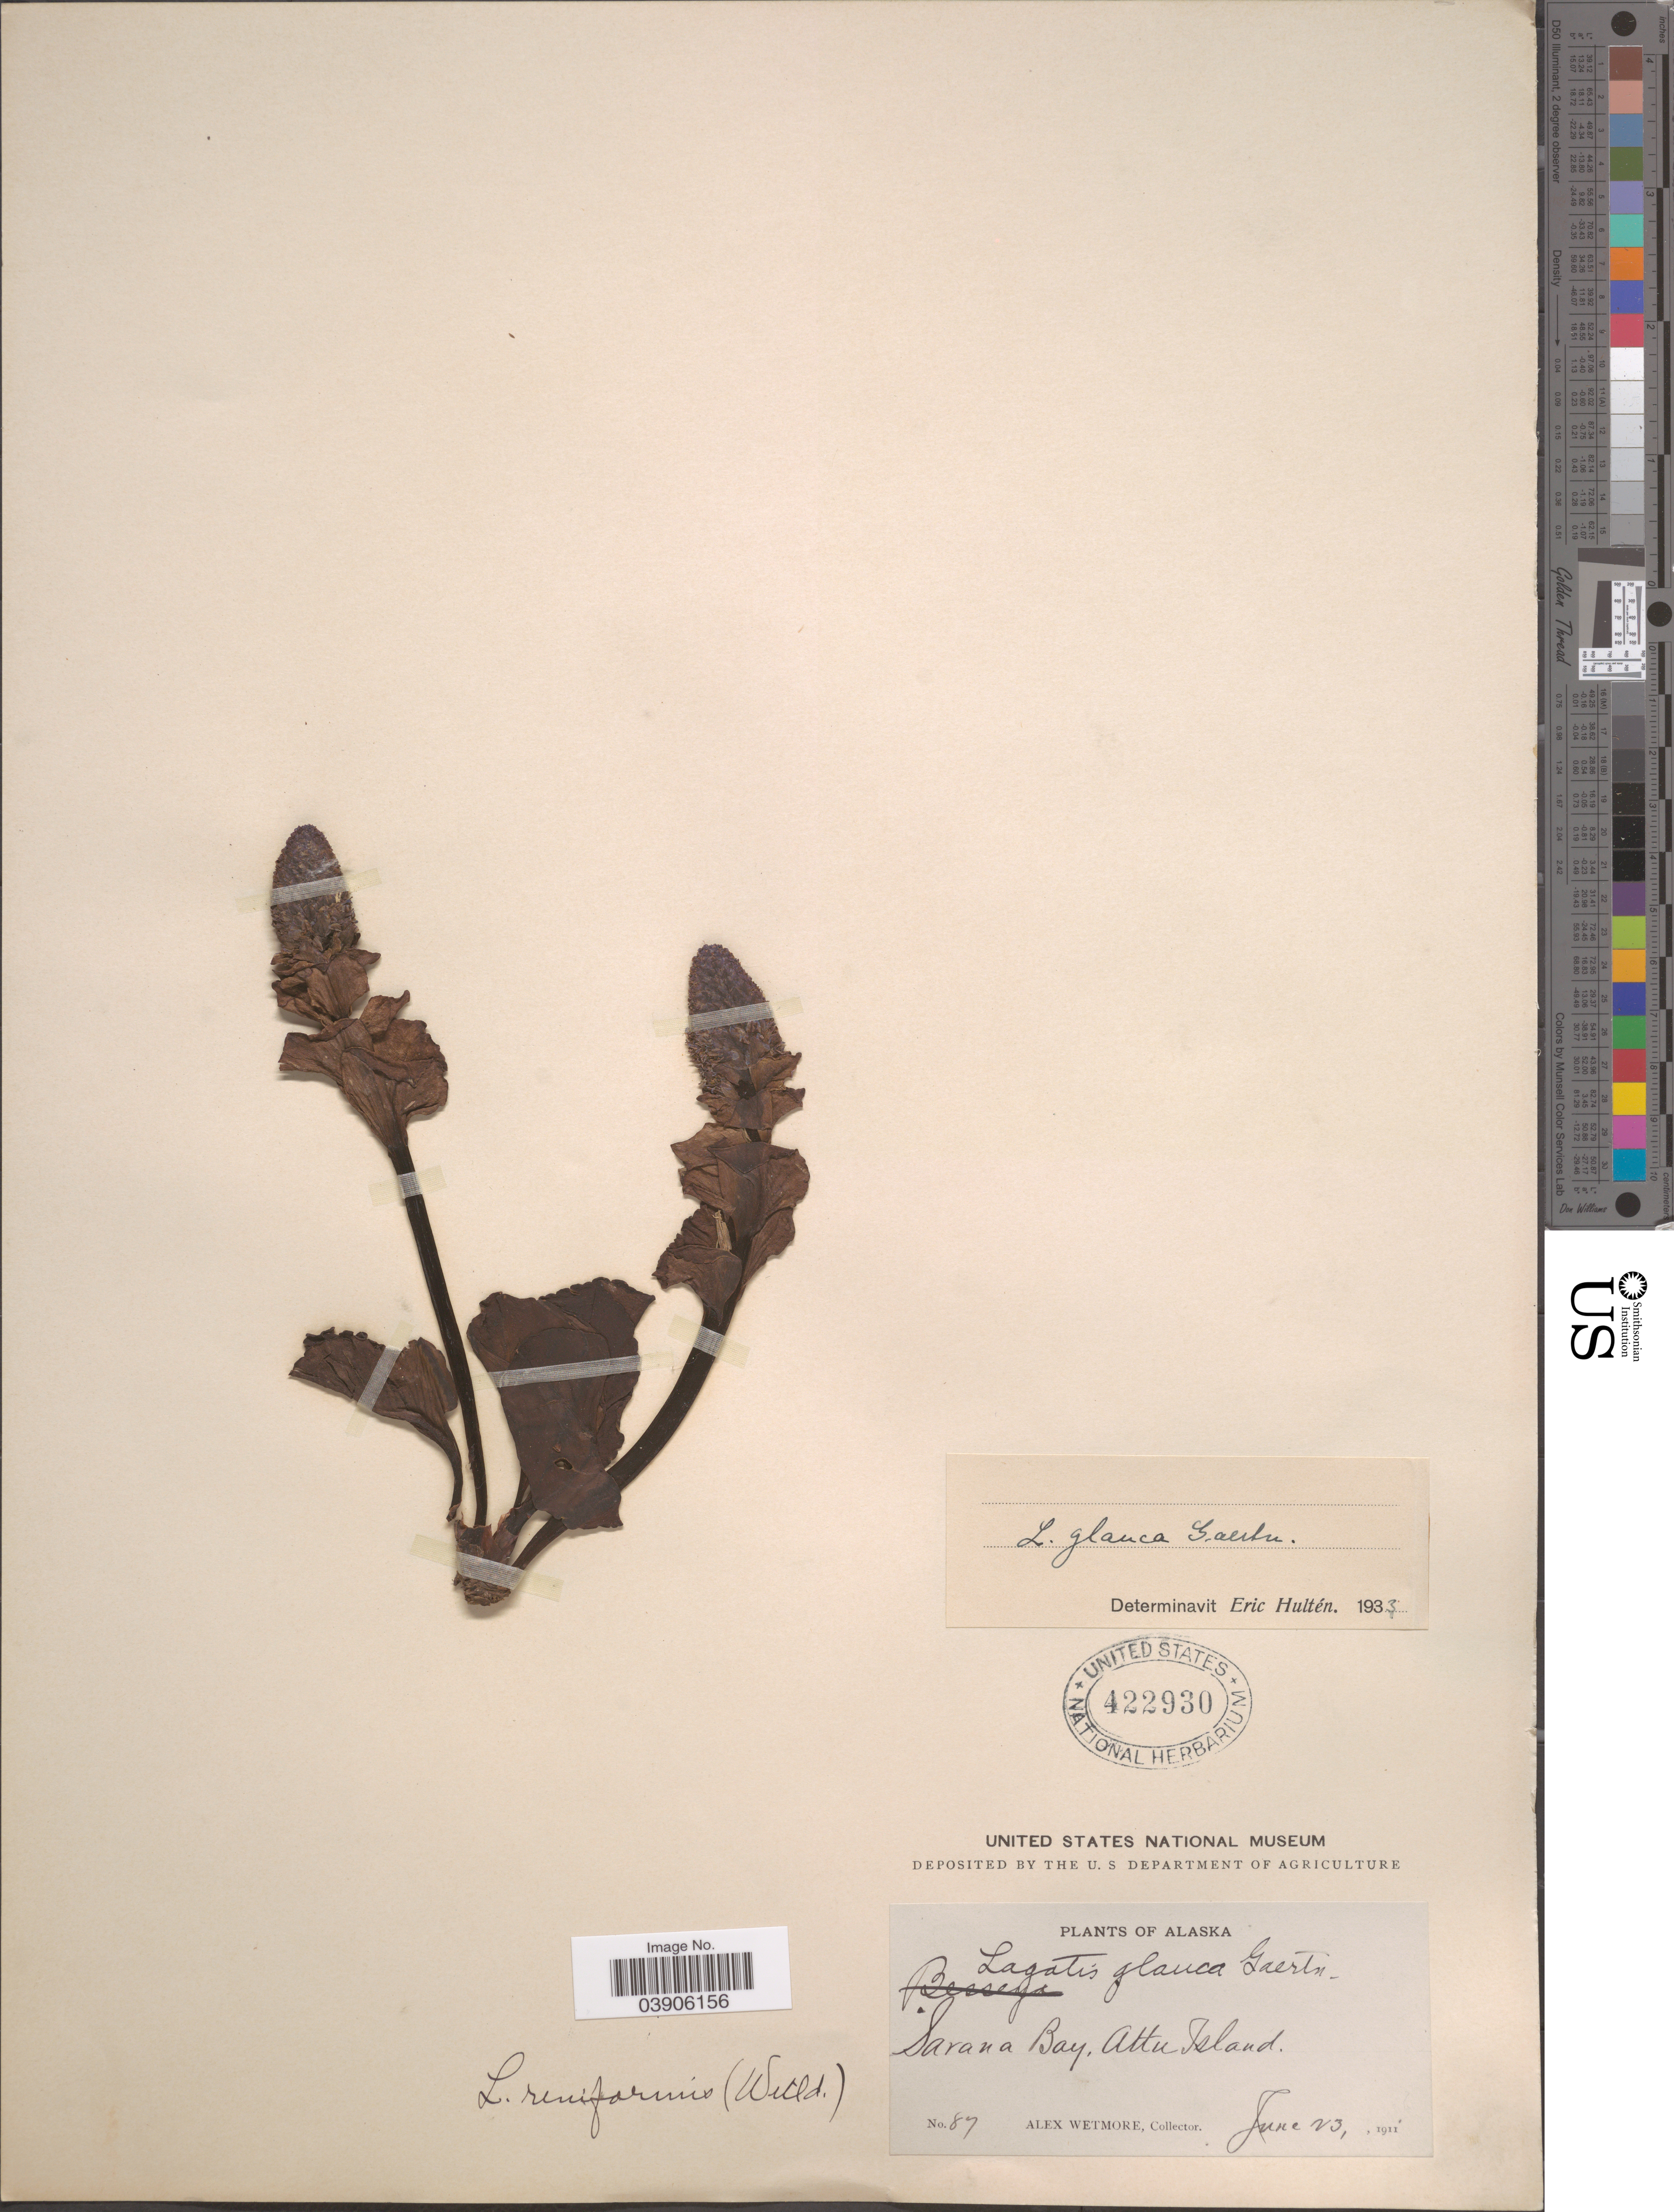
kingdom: Plantae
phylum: Tracheophyta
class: Magnoliopsida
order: Lamiales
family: Plantaginaceae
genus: Lagotis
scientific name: Lagotis glauca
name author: Gaertn.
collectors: A. Wetmore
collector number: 87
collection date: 1911-06-23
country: United States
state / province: Alaska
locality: Sarana Bay, Attu Island.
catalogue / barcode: US 422930